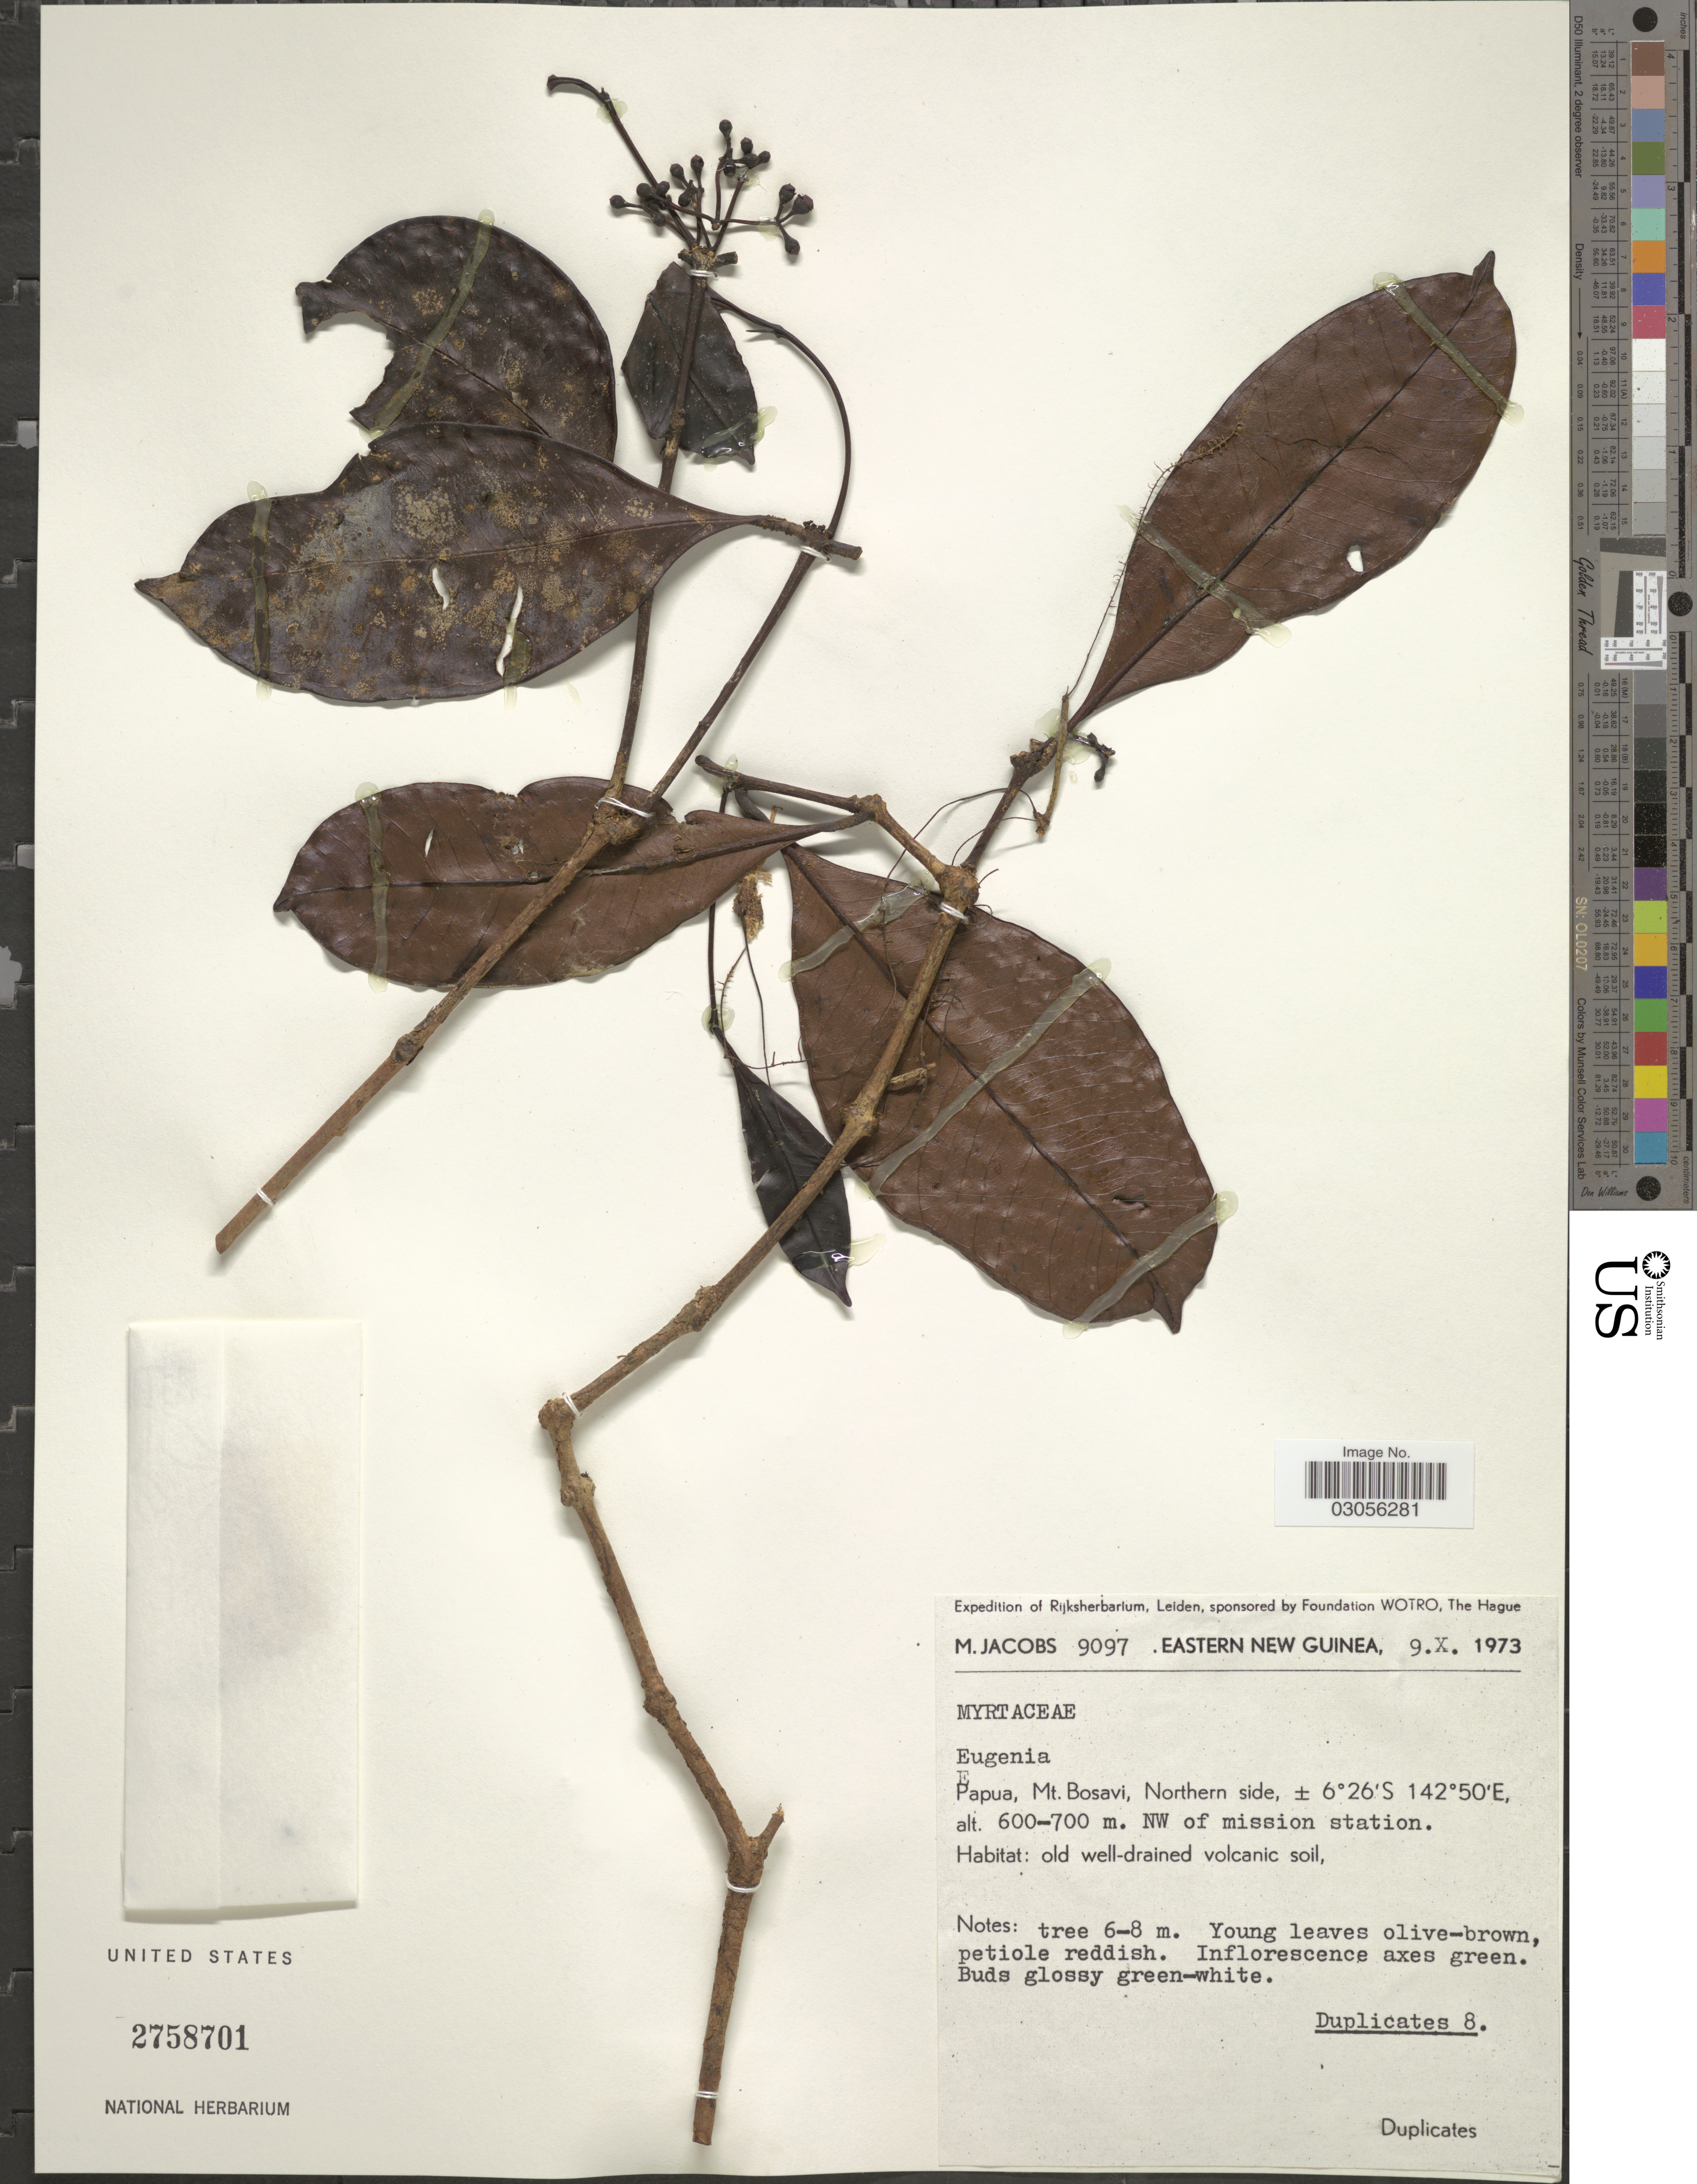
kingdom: Plantae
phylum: Tracheophyta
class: Magnoliopsida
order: Myrtales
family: Myrtaceae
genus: Syzygium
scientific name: Syzygium baeuerlenii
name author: (F. Muell.) Craven & Biffin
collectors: M. Jacobs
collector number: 9097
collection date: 1973-10-09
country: Papua New Guinea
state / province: Northern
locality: Eastern New Guinea. Papua, Mt. Bosavi, Northern side. NW of mission station.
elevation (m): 600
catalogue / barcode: US 2758701